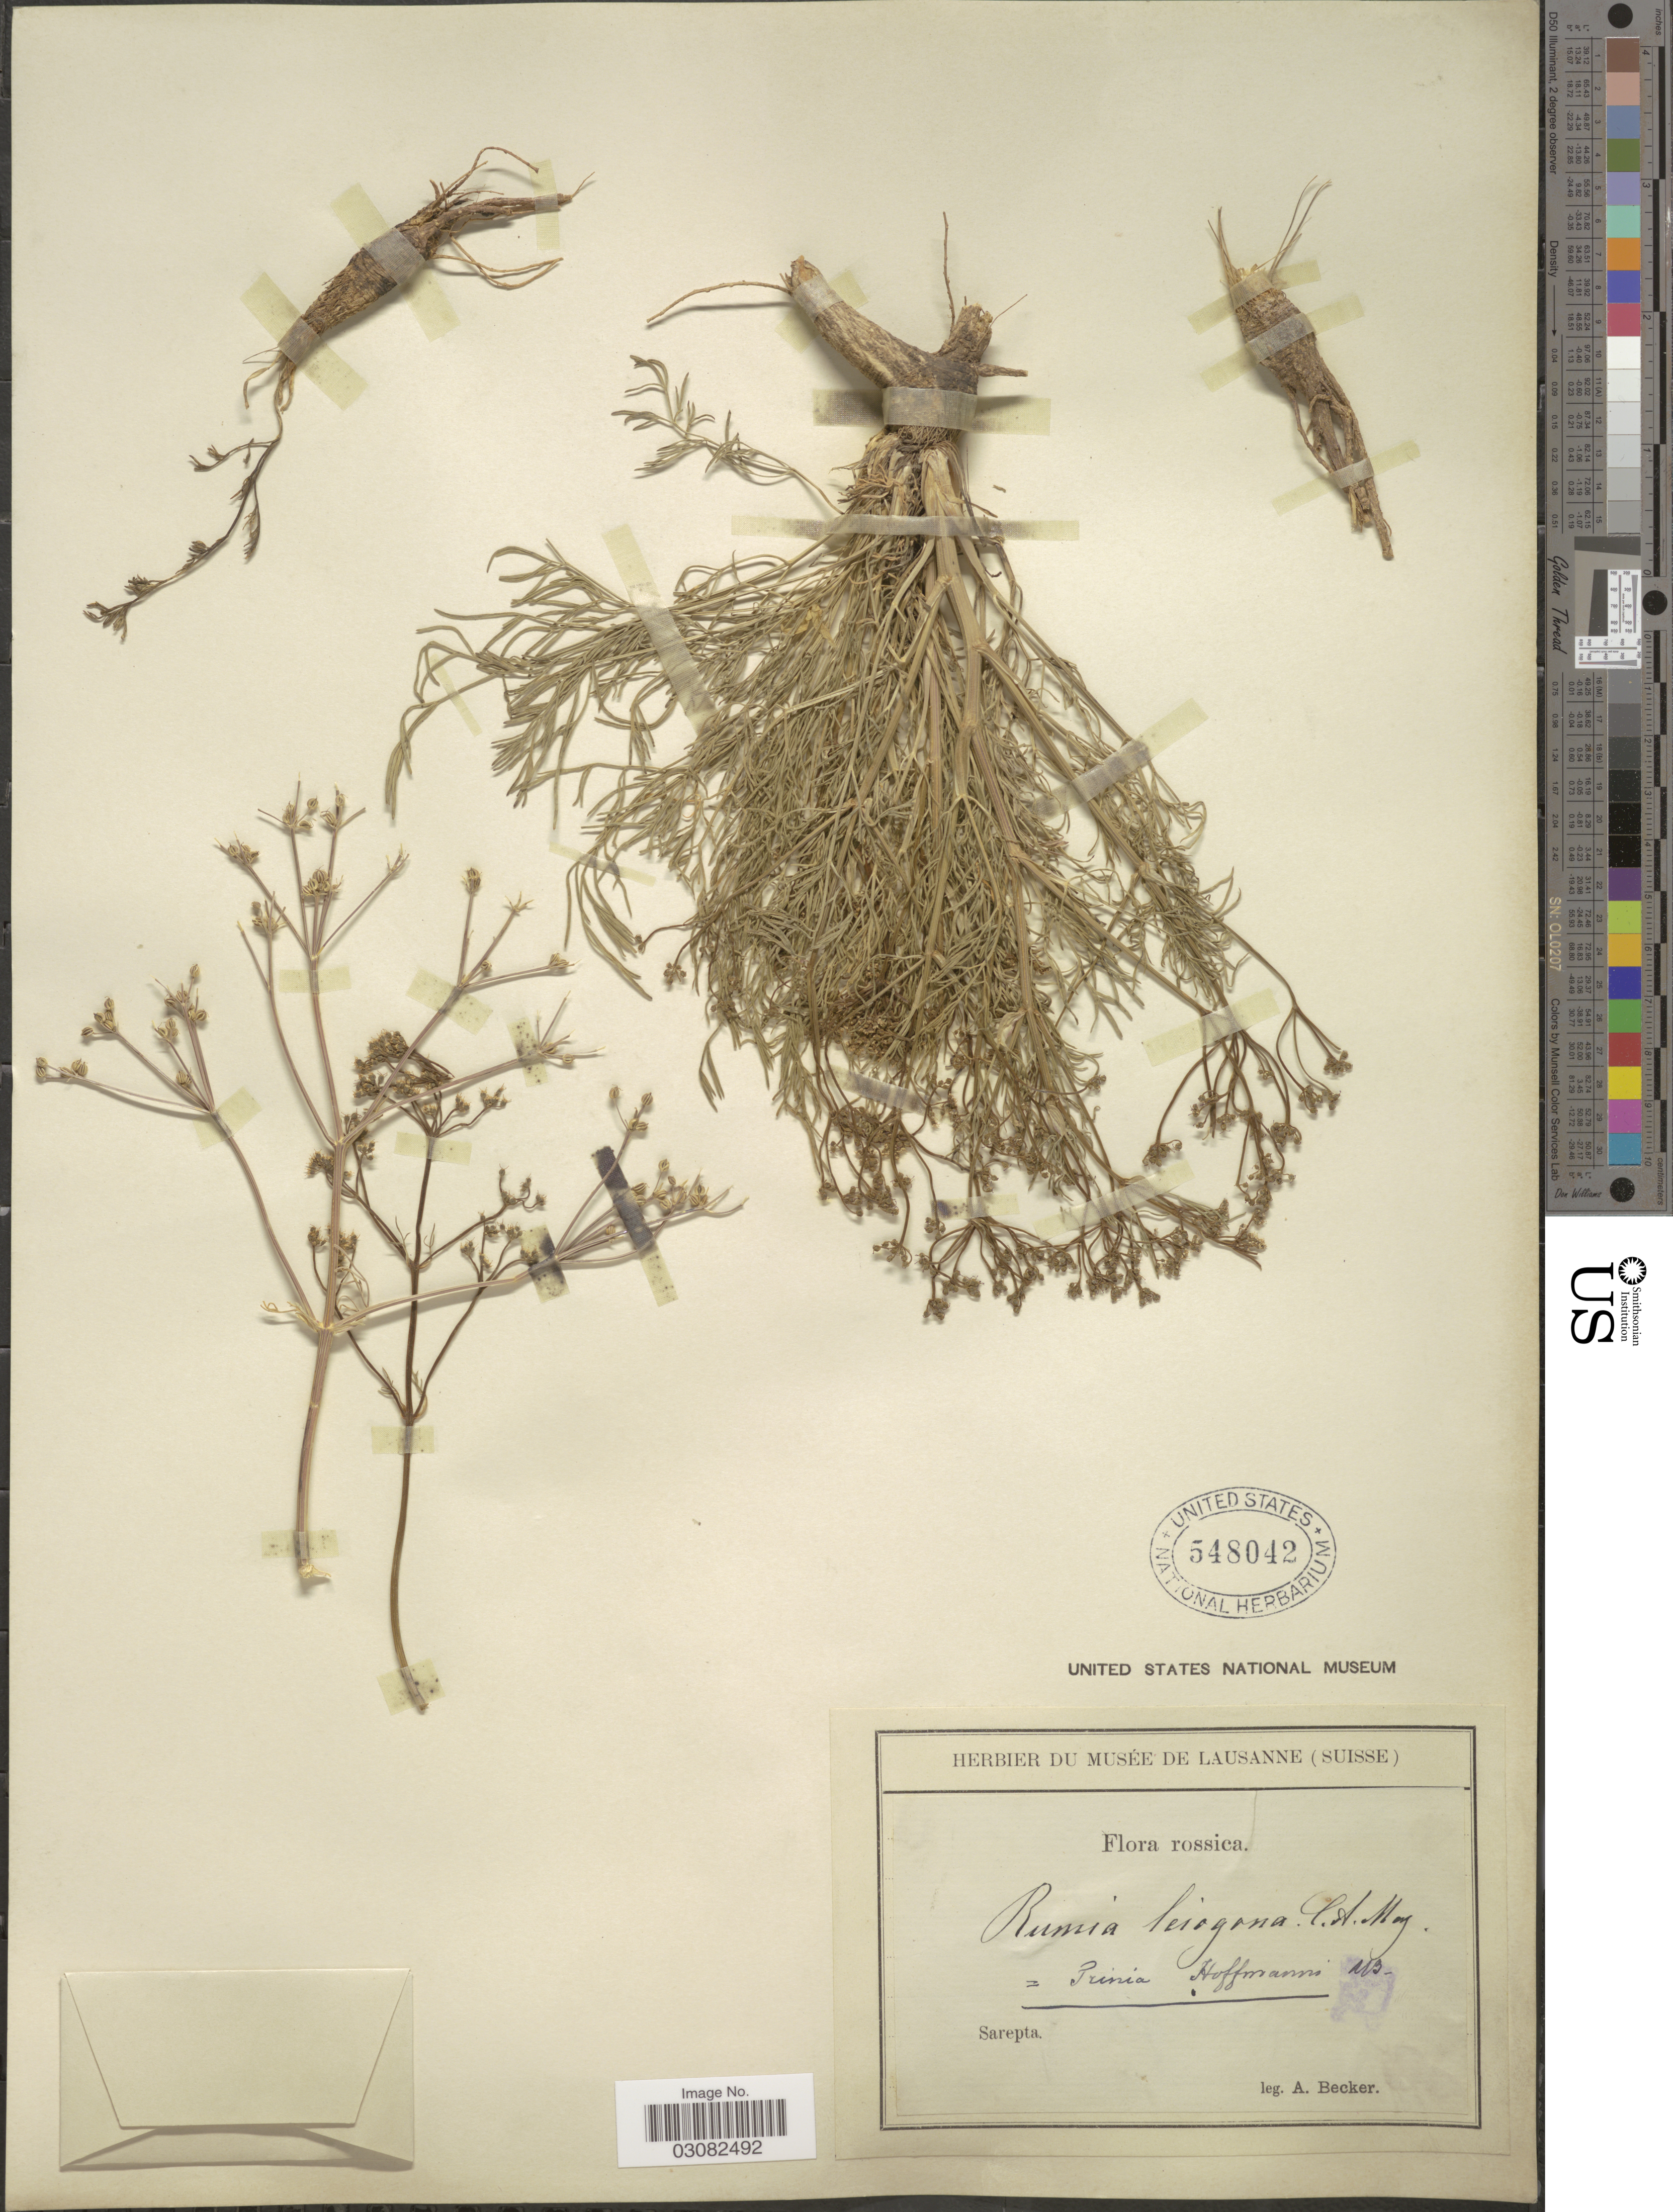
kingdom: Plantae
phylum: Tracheophyta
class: Magnoliopsida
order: Apiales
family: Apiaceae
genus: Trinia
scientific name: Trinia leiogona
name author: B. Fedtsch.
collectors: A. Becker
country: Russian Federation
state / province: Volgograd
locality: Rossica. Sarepta.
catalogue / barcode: US 548042